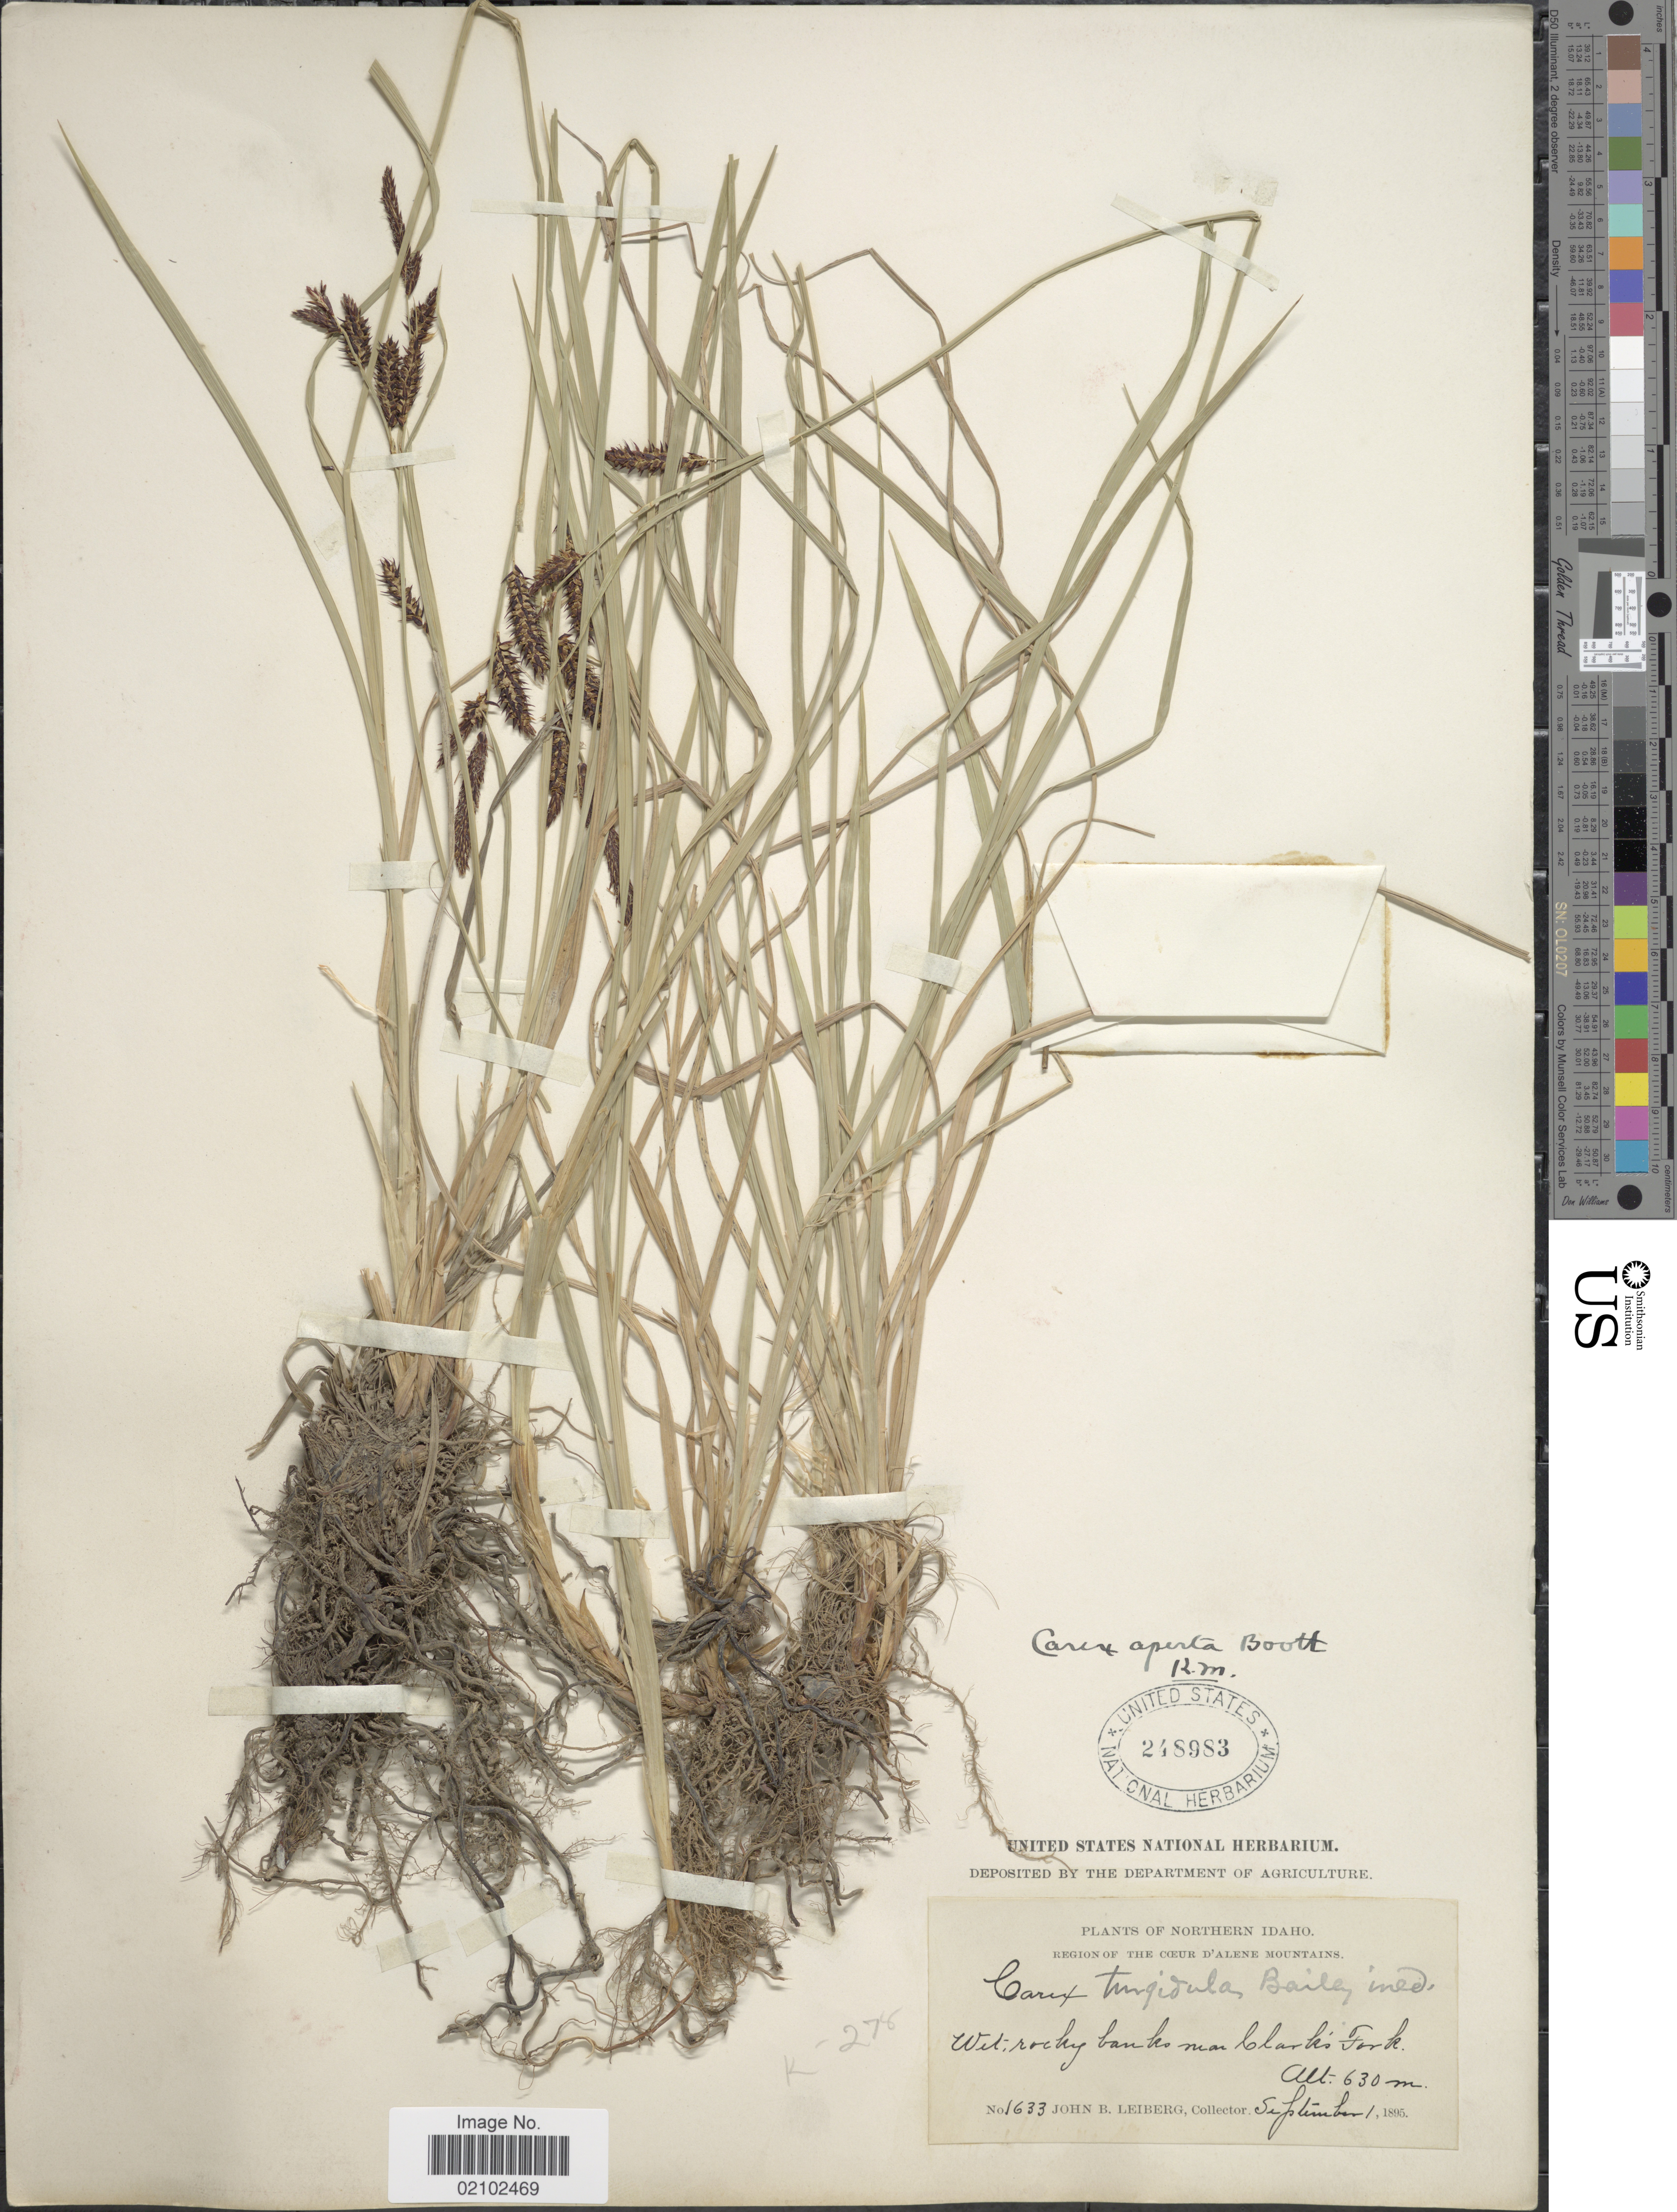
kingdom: Plantae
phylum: Tracheophyta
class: Liliopsida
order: Poales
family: Cyperaceae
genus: Carex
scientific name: Carex aperta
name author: Boott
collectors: J. Leiberg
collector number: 1633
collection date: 1895-09-01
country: United States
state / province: Idaho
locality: Northern Idaho, Region of the Cær D'alene Mountains, Wet, rocky banks near Clark's Fork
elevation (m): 630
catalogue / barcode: US 248983